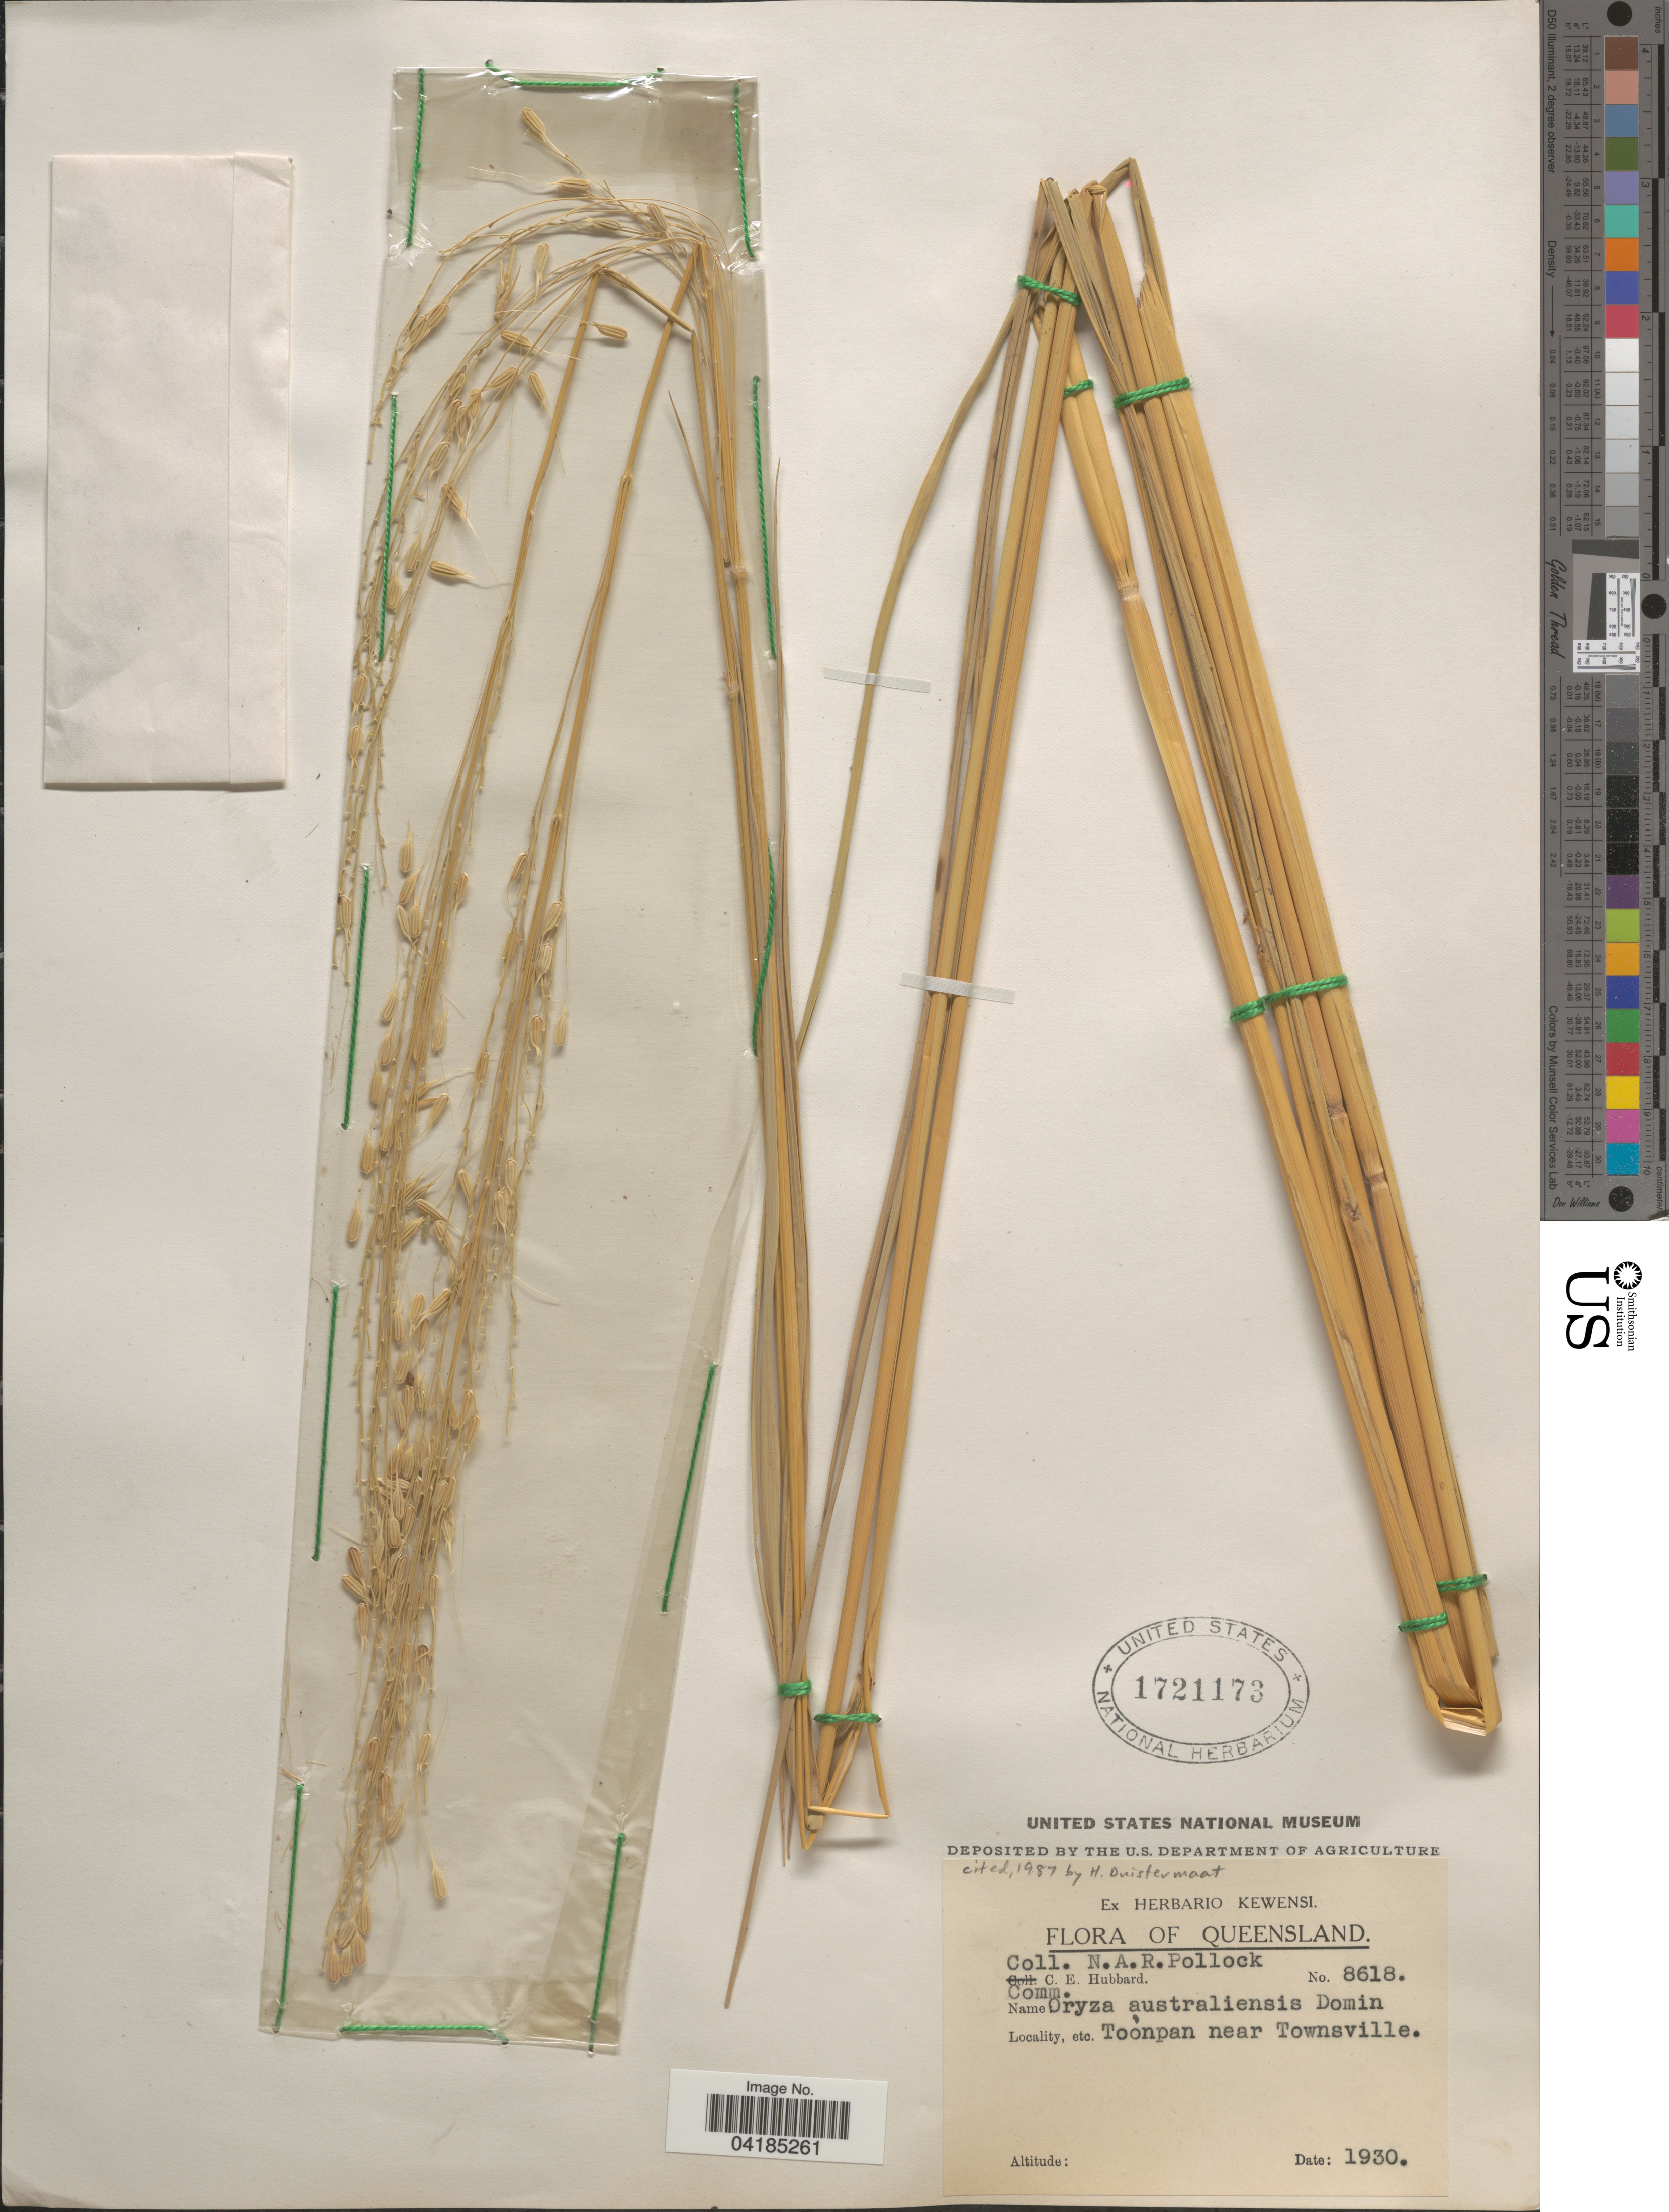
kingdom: Plantae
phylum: Tracheophyta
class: Liliopsida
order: Poales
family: Poaceae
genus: Oryza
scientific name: Oryza australiensis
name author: Domin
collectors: N. Pollock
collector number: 8618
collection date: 1930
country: Australia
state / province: Queensland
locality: Toonpan near Townsville.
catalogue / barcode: US 1721173